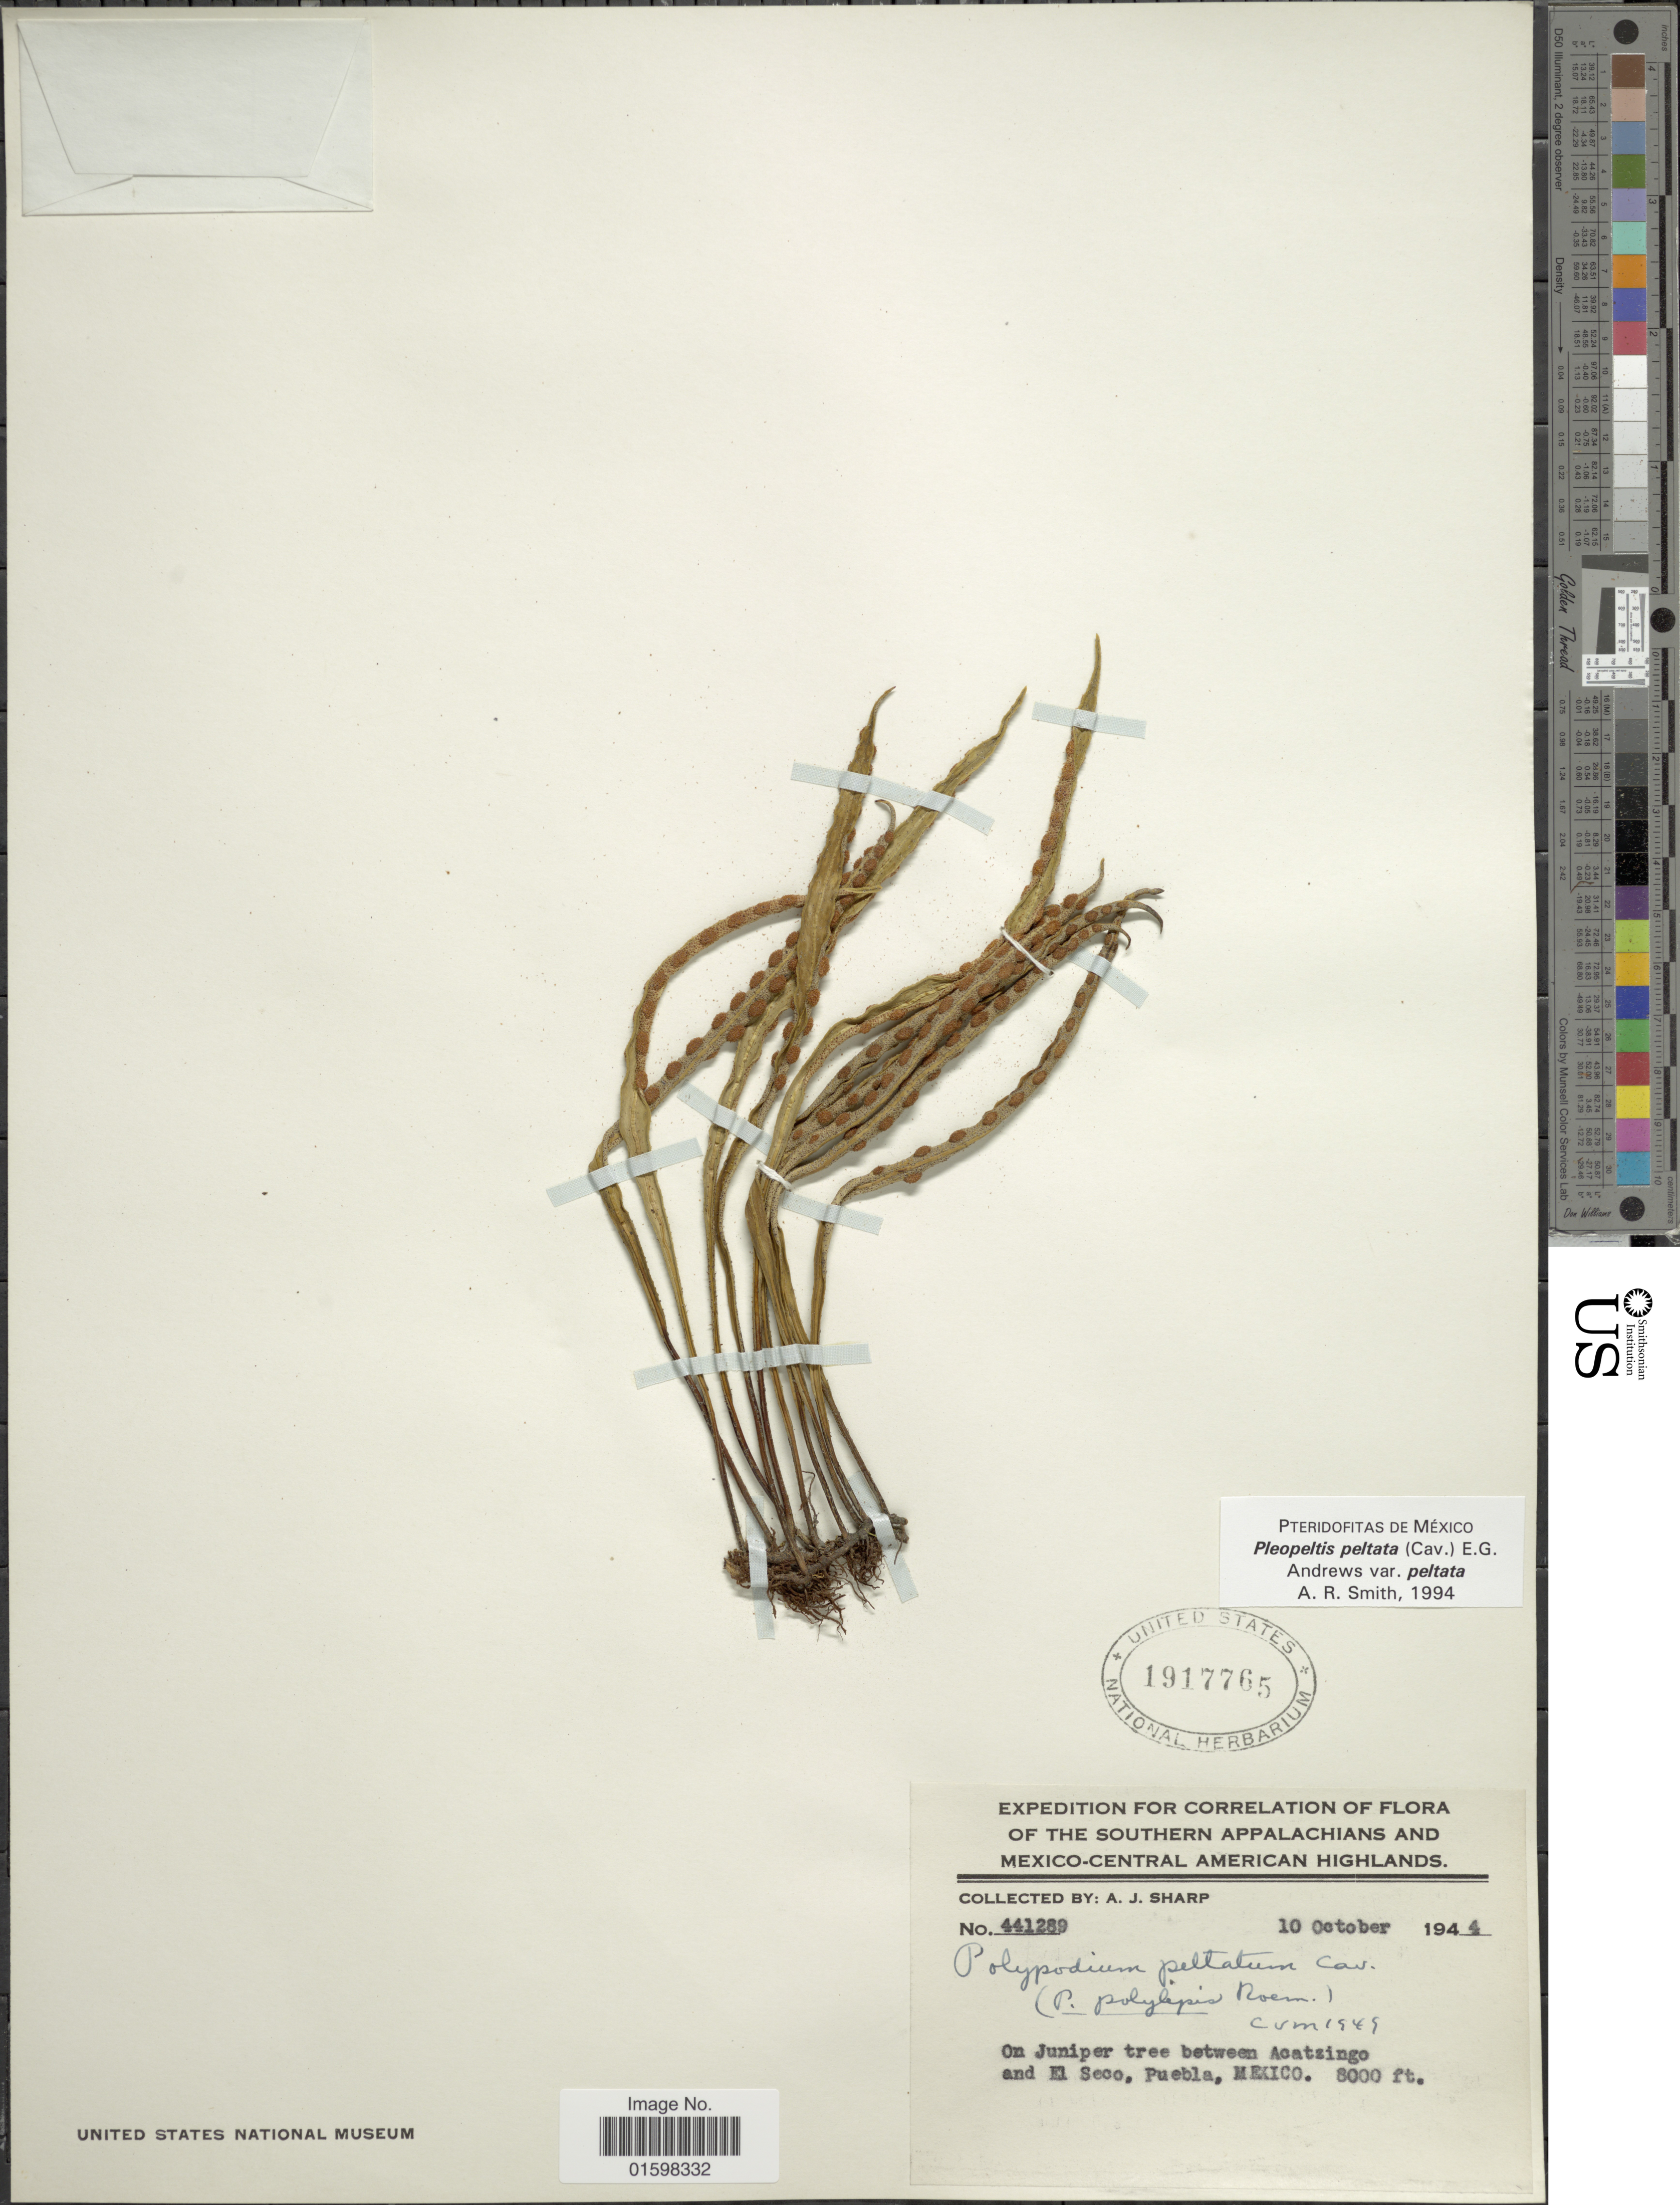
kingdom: Plantae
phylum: Tracheophyta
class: Polypodiopsida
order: Polypodiales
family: Polypodiaceae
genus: Pleopeltis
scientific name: Pleopeltis polylepis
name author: (Roem. ex Kunze) T. Moore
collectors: A. J. Sharp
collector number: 441289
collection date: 1944-10-10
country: Mexico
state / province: Puebla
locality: On Juniper tree between Acatsingo and El Seco, Puebla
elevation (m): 2438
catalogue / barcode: US 197765